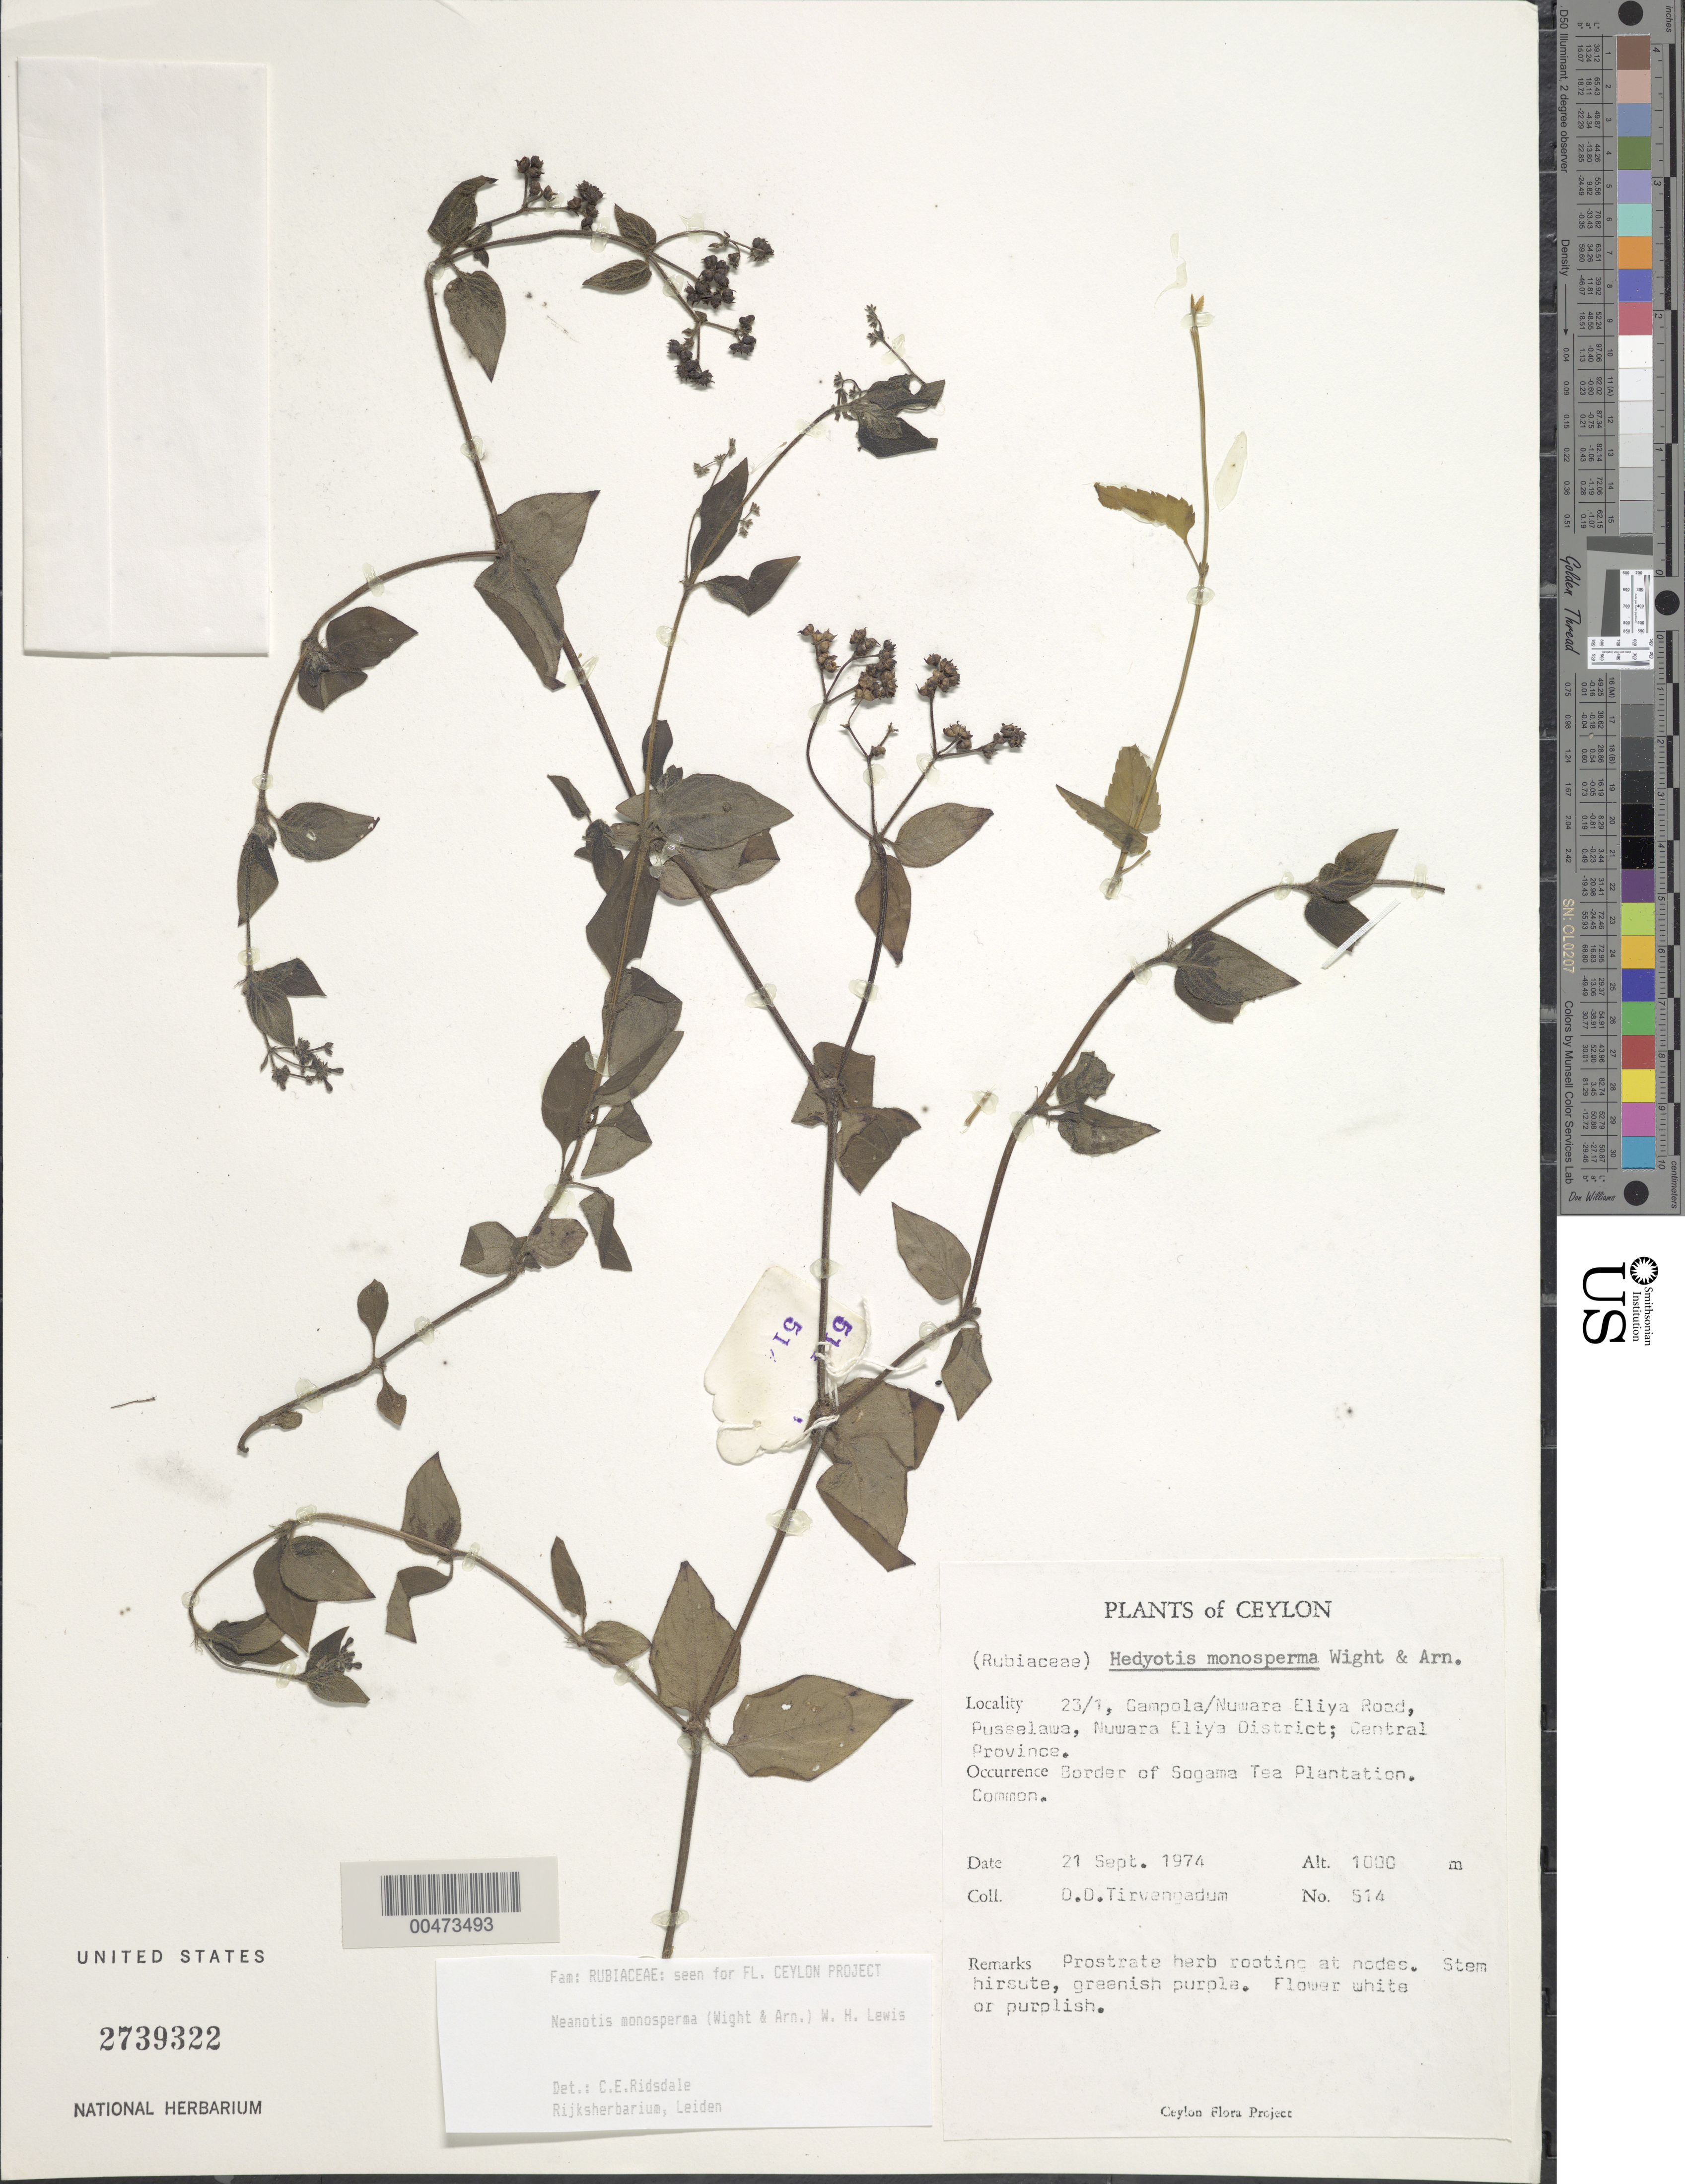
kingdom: Plantae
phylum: Tracheophyta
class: Magnoliopsida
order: Gentianales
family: Rubiaceae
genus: Neanotis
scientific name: Neanotis monosperma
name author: (Wight & Arn.) W.H. Lewis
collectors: D. Tirvengadum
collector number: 514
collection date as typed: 21 Sep 1974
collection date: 1974-09-21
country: Sri Lanka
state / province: Central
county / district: Nuwara Eliya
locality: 23/1, Gampola-Nuwara Eliya Rd., Pusselawa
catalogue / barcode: US 2739322